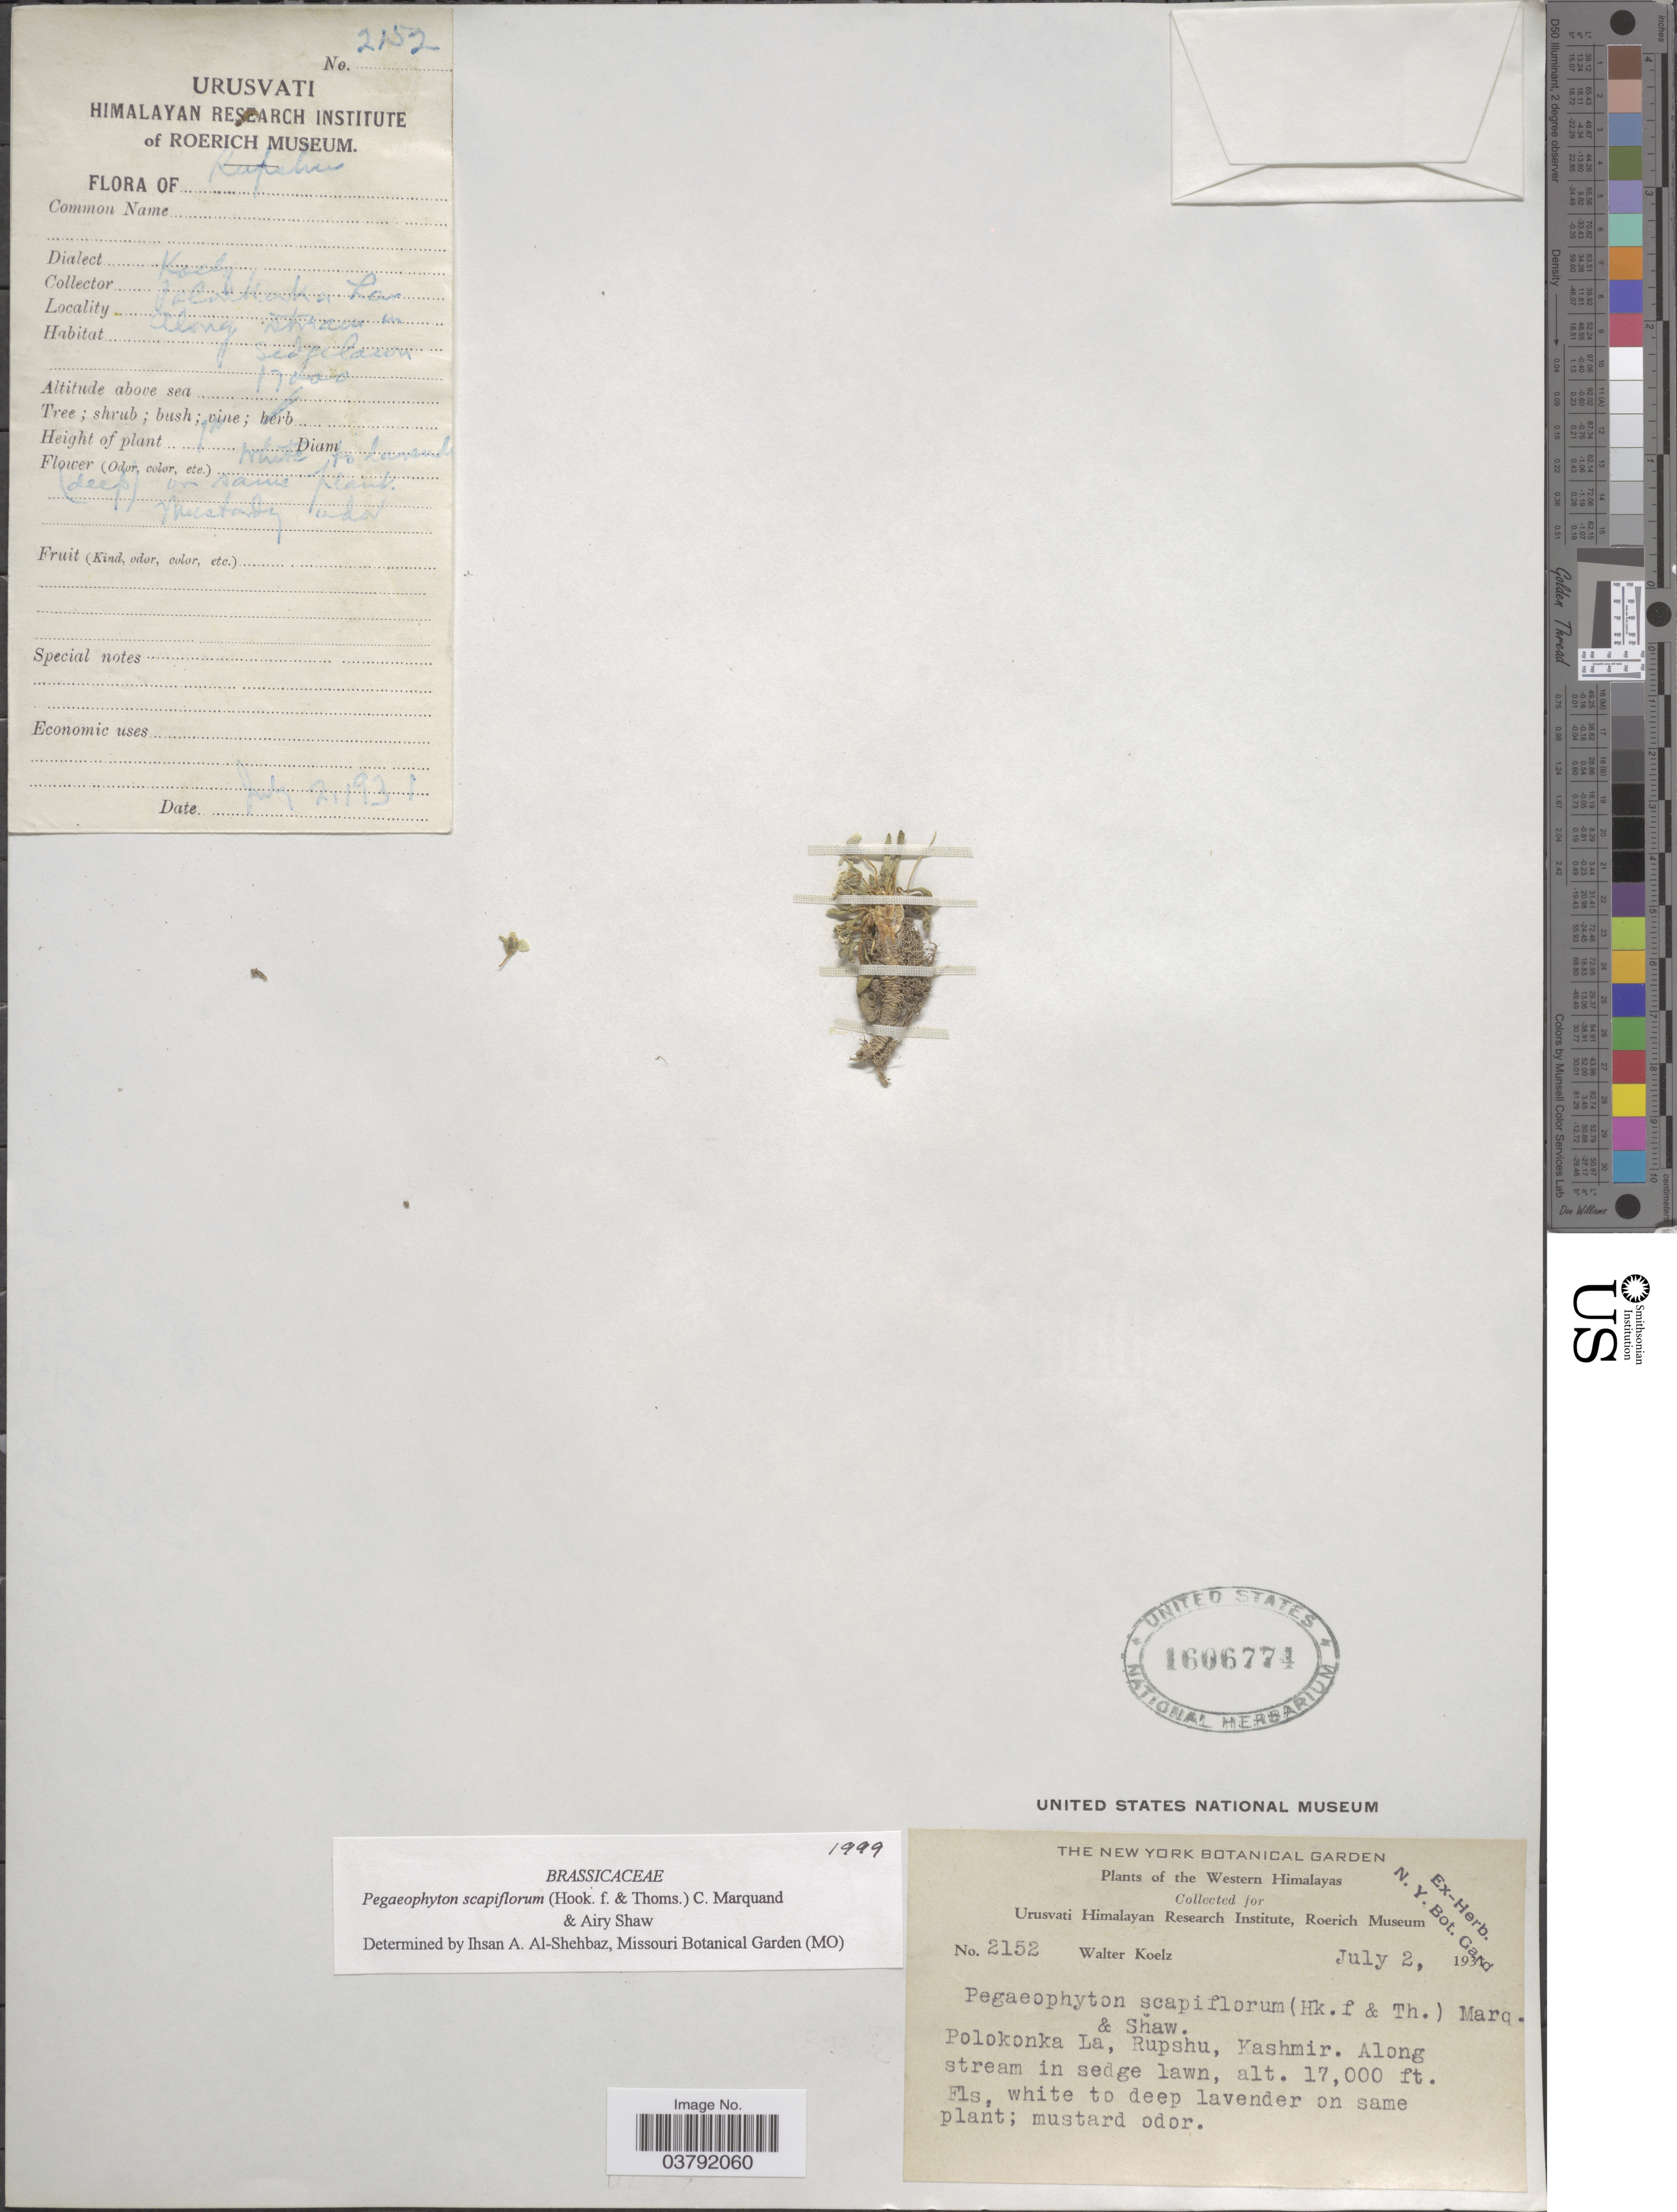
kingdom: Plantae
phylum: Tracheophyta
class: Magnoliopsida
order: Brassicales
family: Brassicaceae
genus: Pegaeophyton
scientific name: Pegaeophyton scapiflorum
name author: (Hook. f. & Thomson) C. Marquand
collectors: W. N. Koelz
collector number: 2152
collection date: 1931-07-02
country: India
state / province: Jammu and Kashmir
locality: Western Himalayas. Polokonka La, Rupshu, Kashmir.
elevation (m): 5182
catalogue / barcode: US 1606774